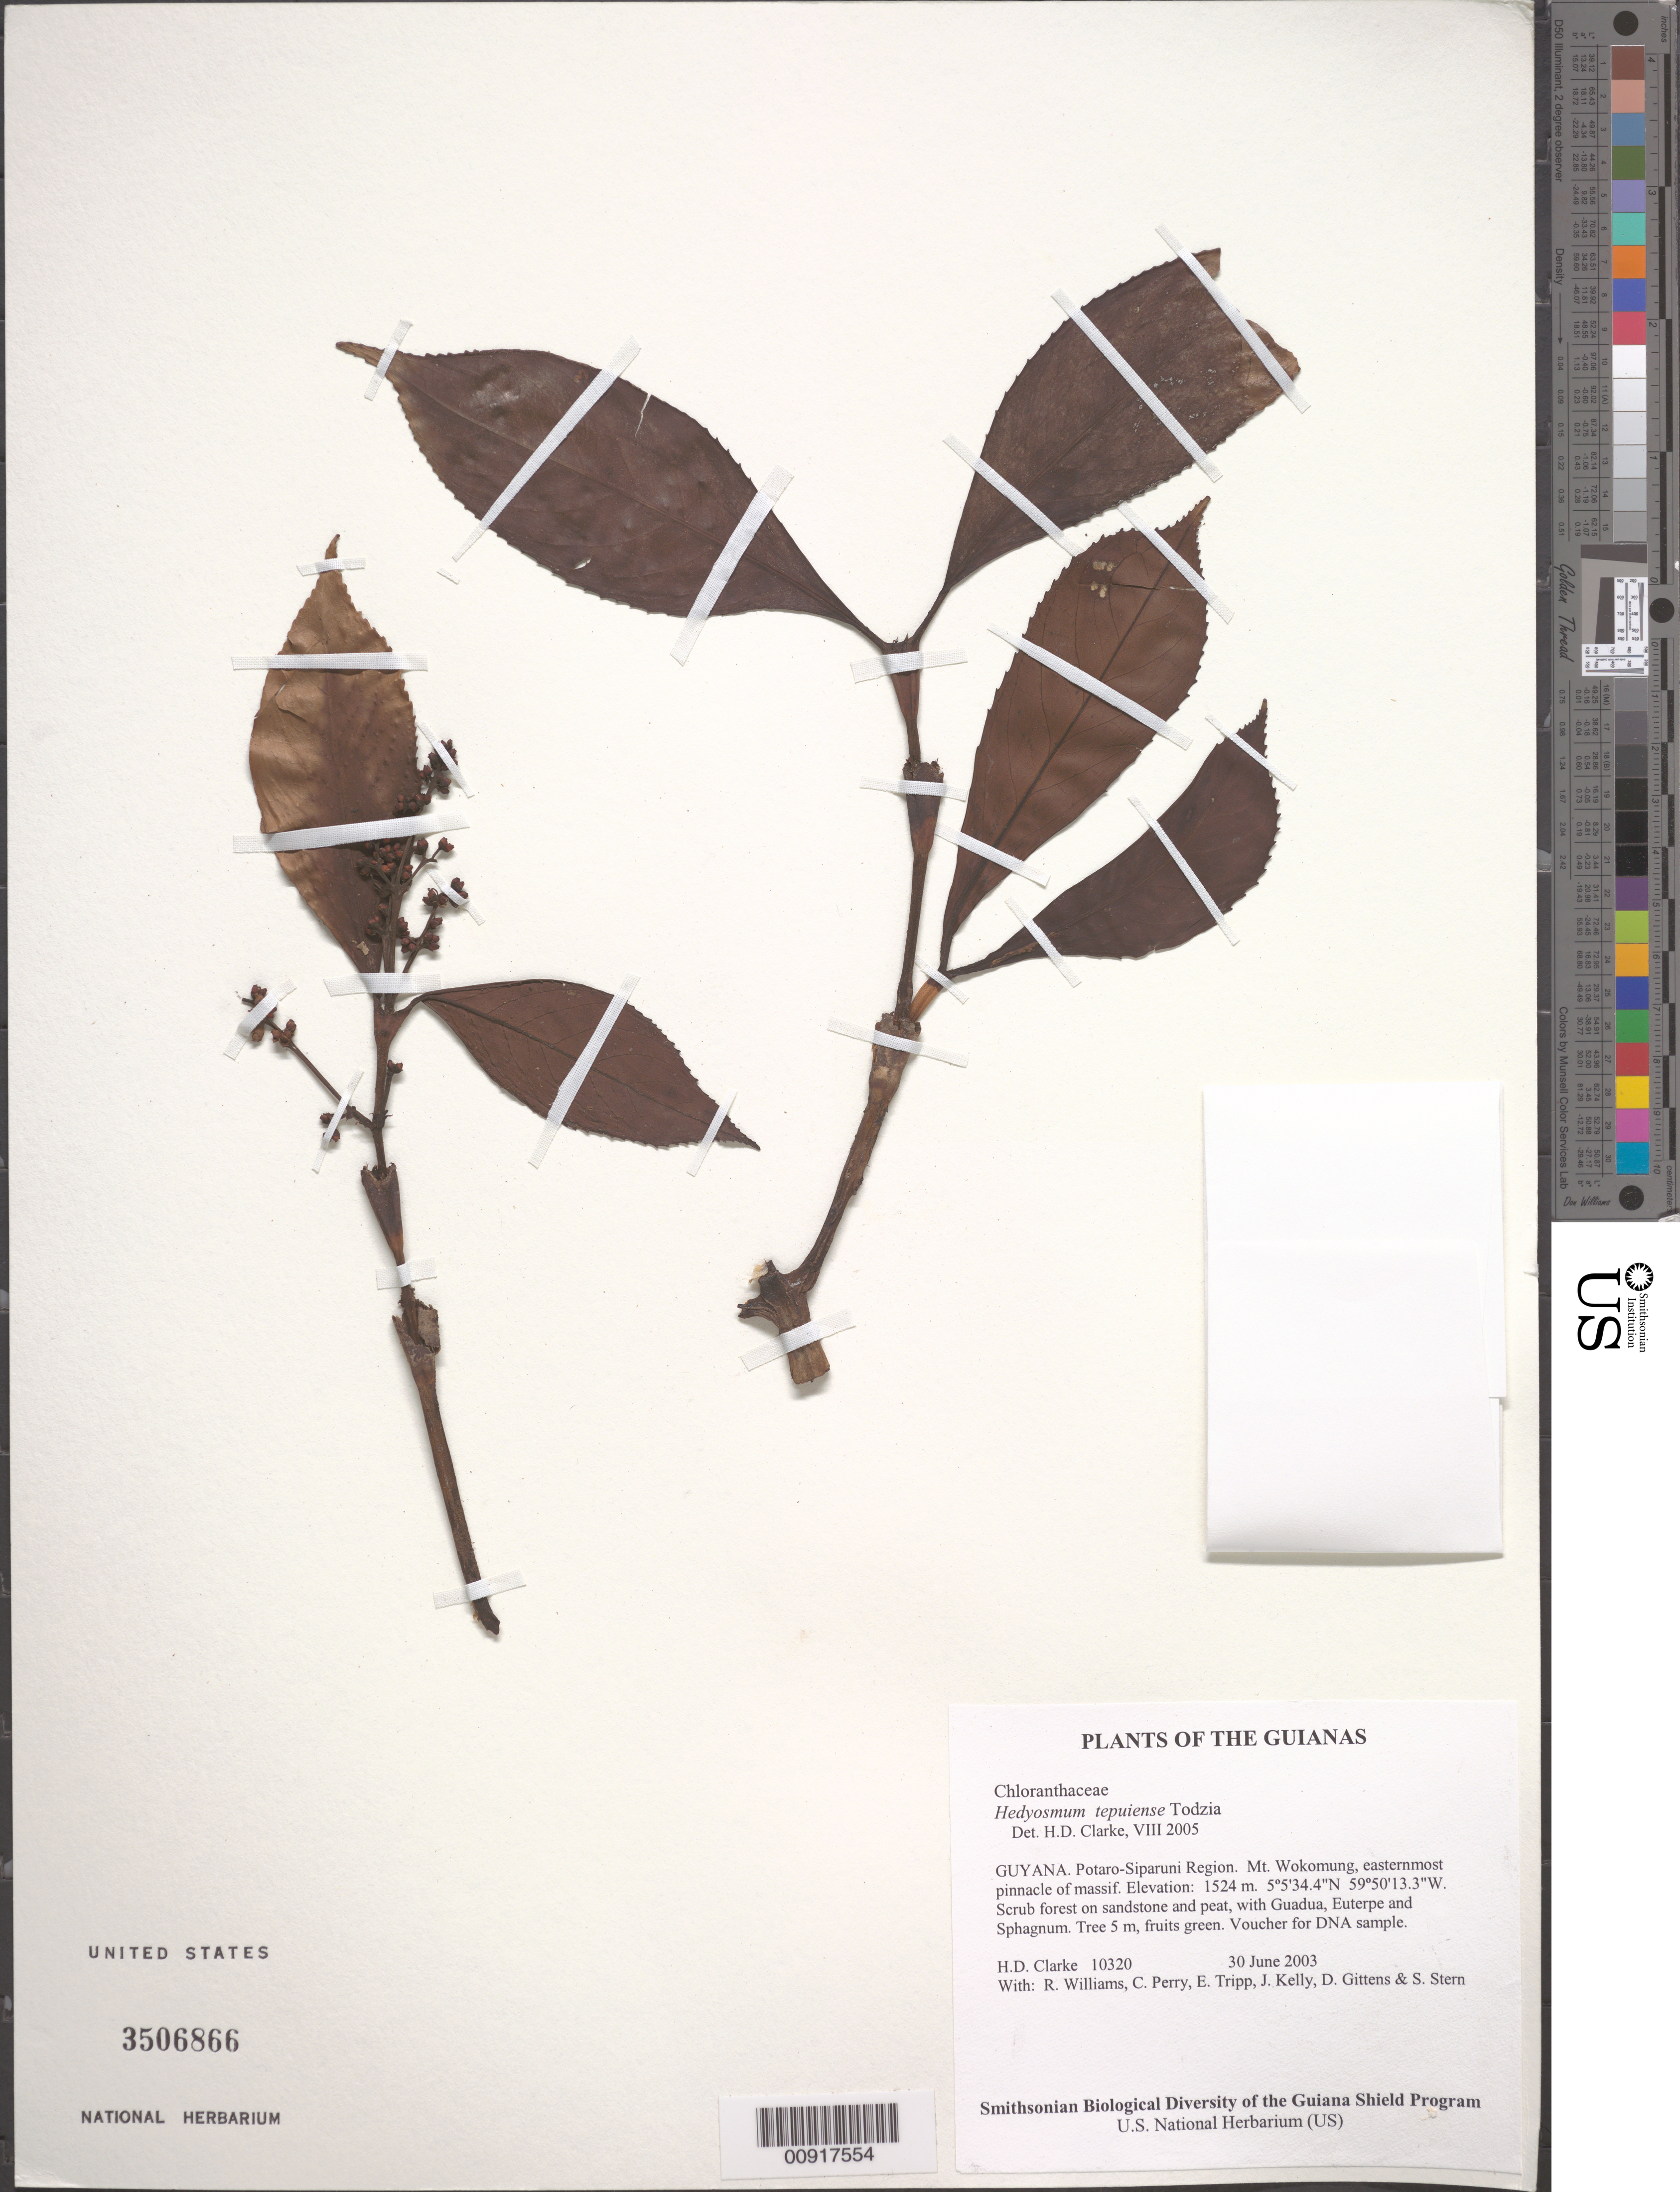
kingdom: Plantae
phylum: Tracheophyta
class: Magnoliopsida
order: Chloranthales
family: Chloranthaceae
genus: Hedyosmum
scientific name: Hedyosmum tepuiense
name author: Todzia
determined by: Clarke, H. D., University of North Carolina (Asheville)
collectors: H. D. Clarke, R. Williams, C. Perry, E. Tripp, J. Kelly, D. Gittens & S. R. Stern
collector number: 10320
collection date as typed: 30 June 2003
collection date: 2003-06-30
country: Guyana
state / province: Potaro-Siparuni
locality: Mt. Wokomung, easternmost pinnacle of massif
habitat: Scrub forest on sandstone and peat, with Guadua, Euterpe and Sphagnum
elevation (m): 1524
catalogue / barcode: US 3506866